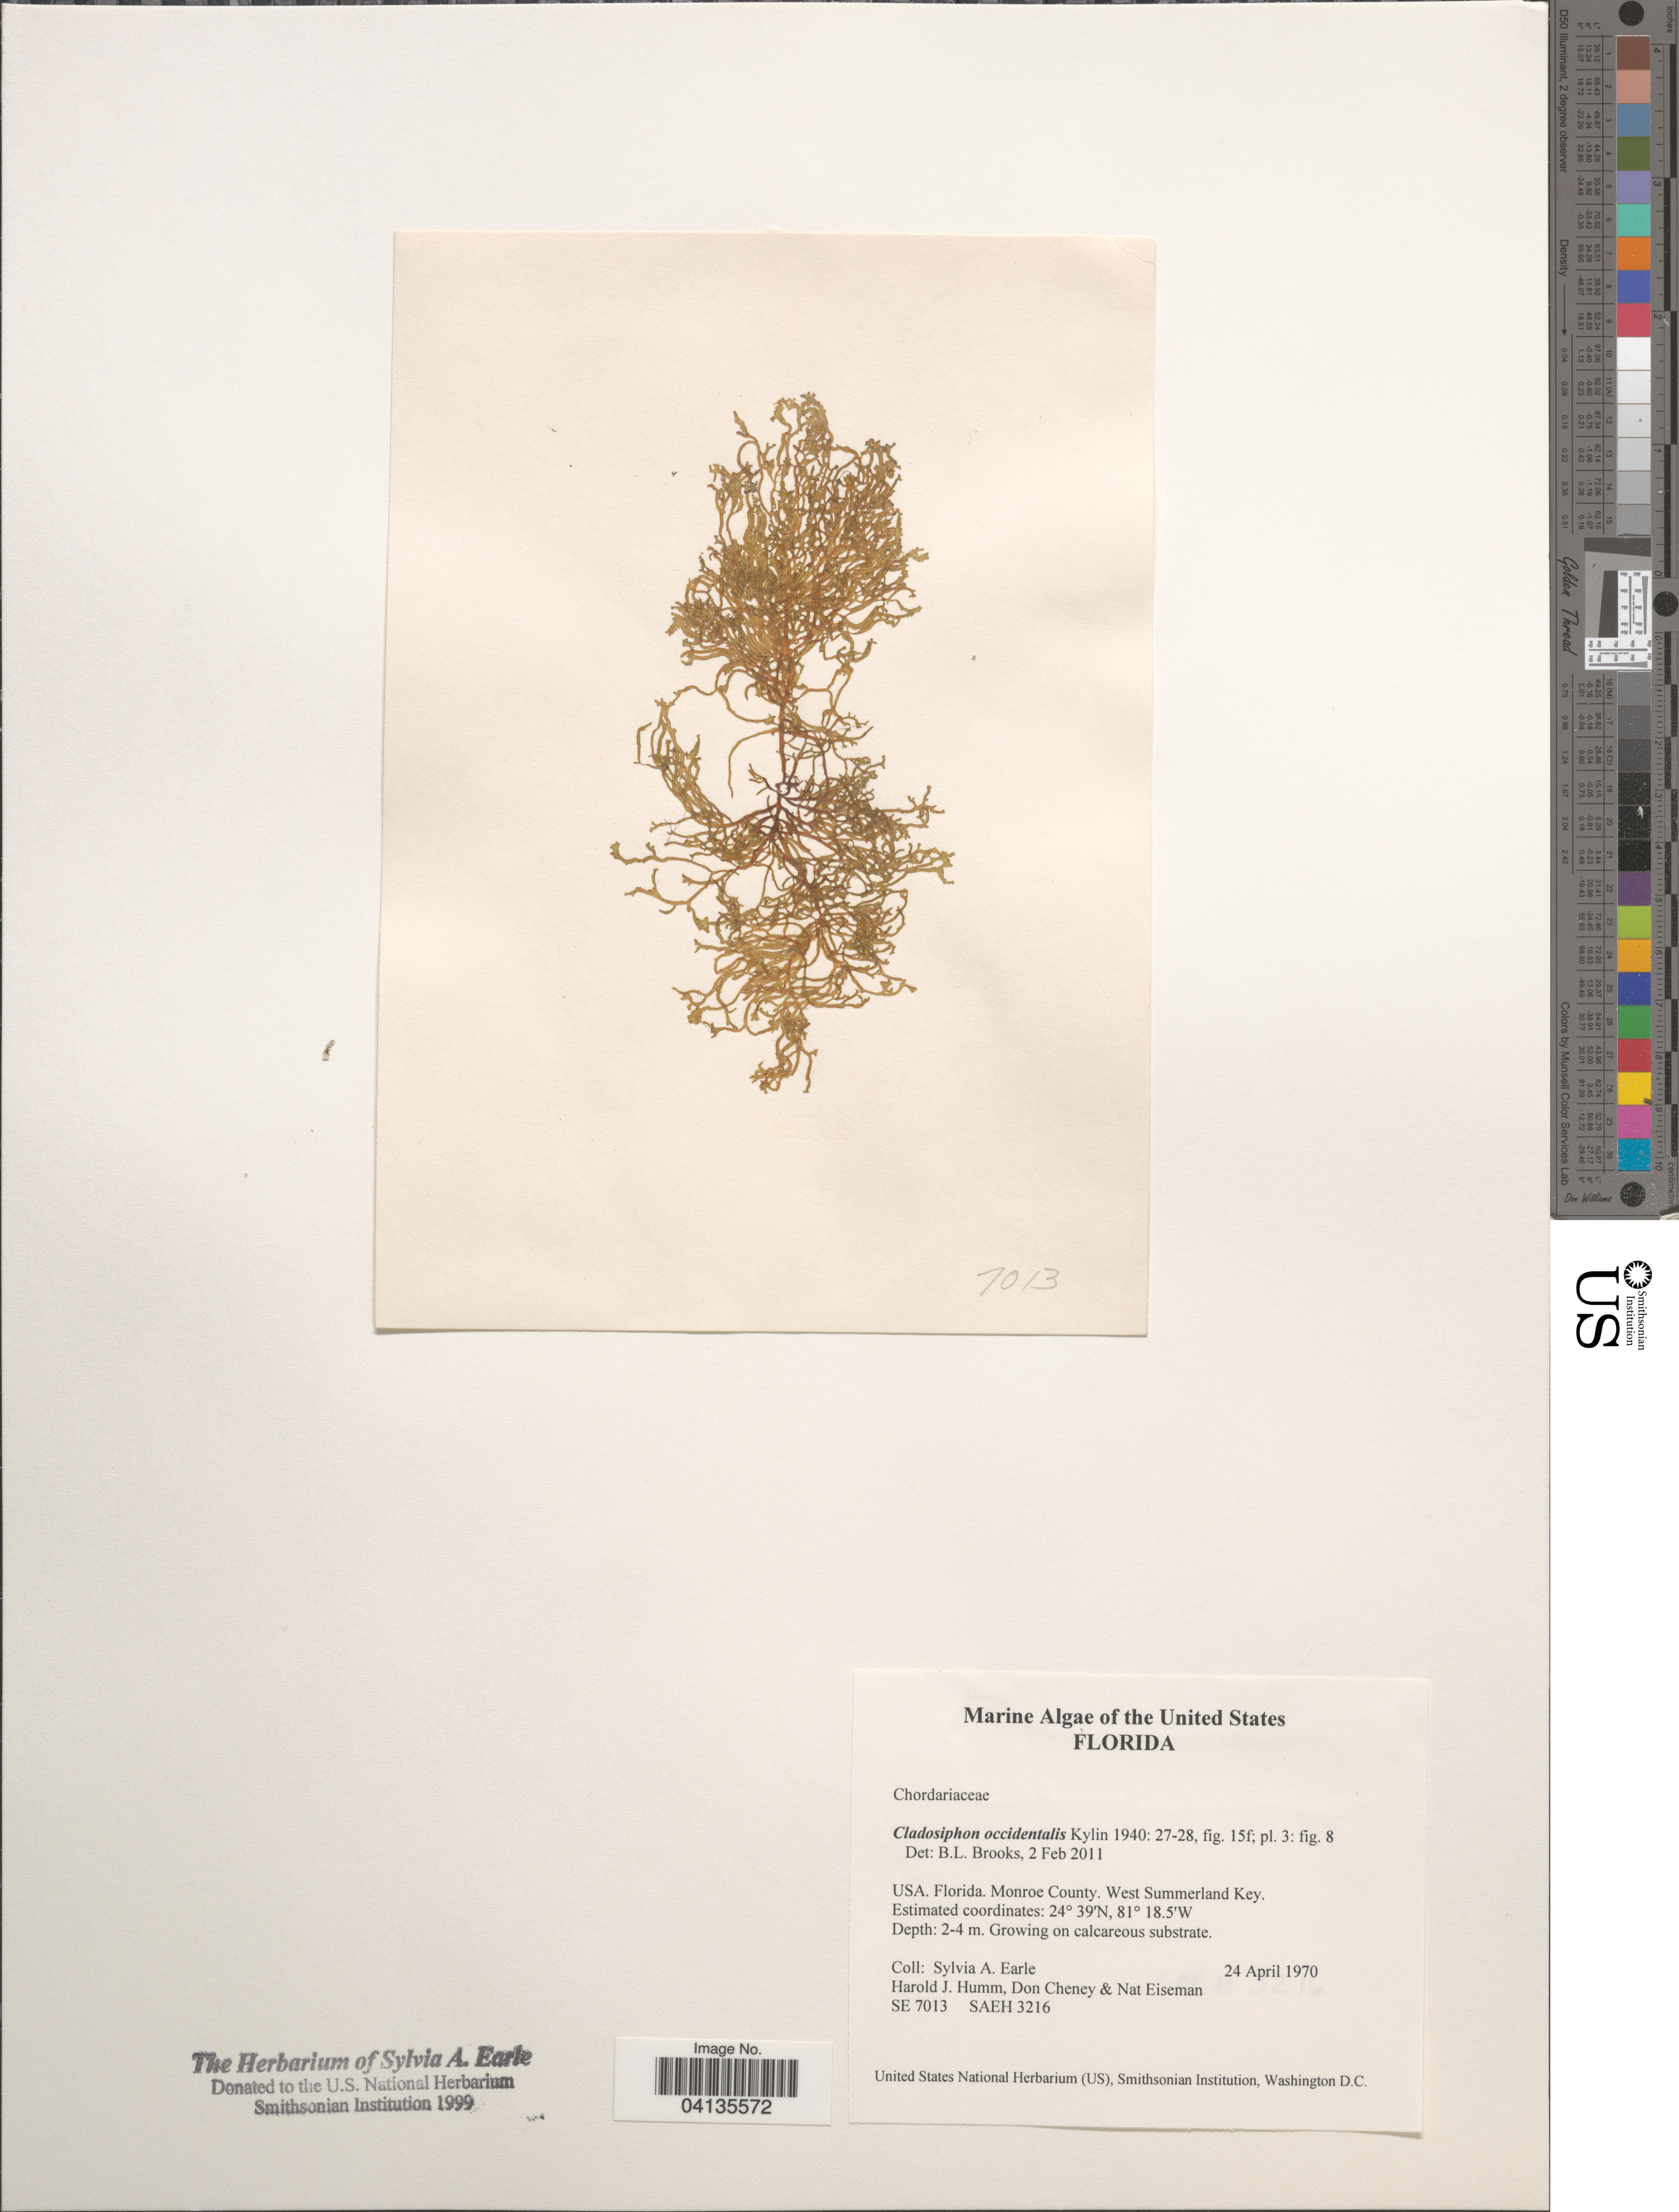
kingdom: Chromista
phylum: Ochrophyta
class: Phaeophyceae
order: Ectocarpales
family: Chordariaceae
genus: Cladosiphon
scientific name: Cladosiphon occidentalis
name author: Kylin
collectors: S. A. Earle, H. J. Humm, D. Cheney & N. J. Eiseman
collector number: SE7013/SAEH3216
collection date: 1970-04-24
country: United States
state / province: Florida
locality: Monroe County. West Summerland Key.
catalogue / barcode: US 238601